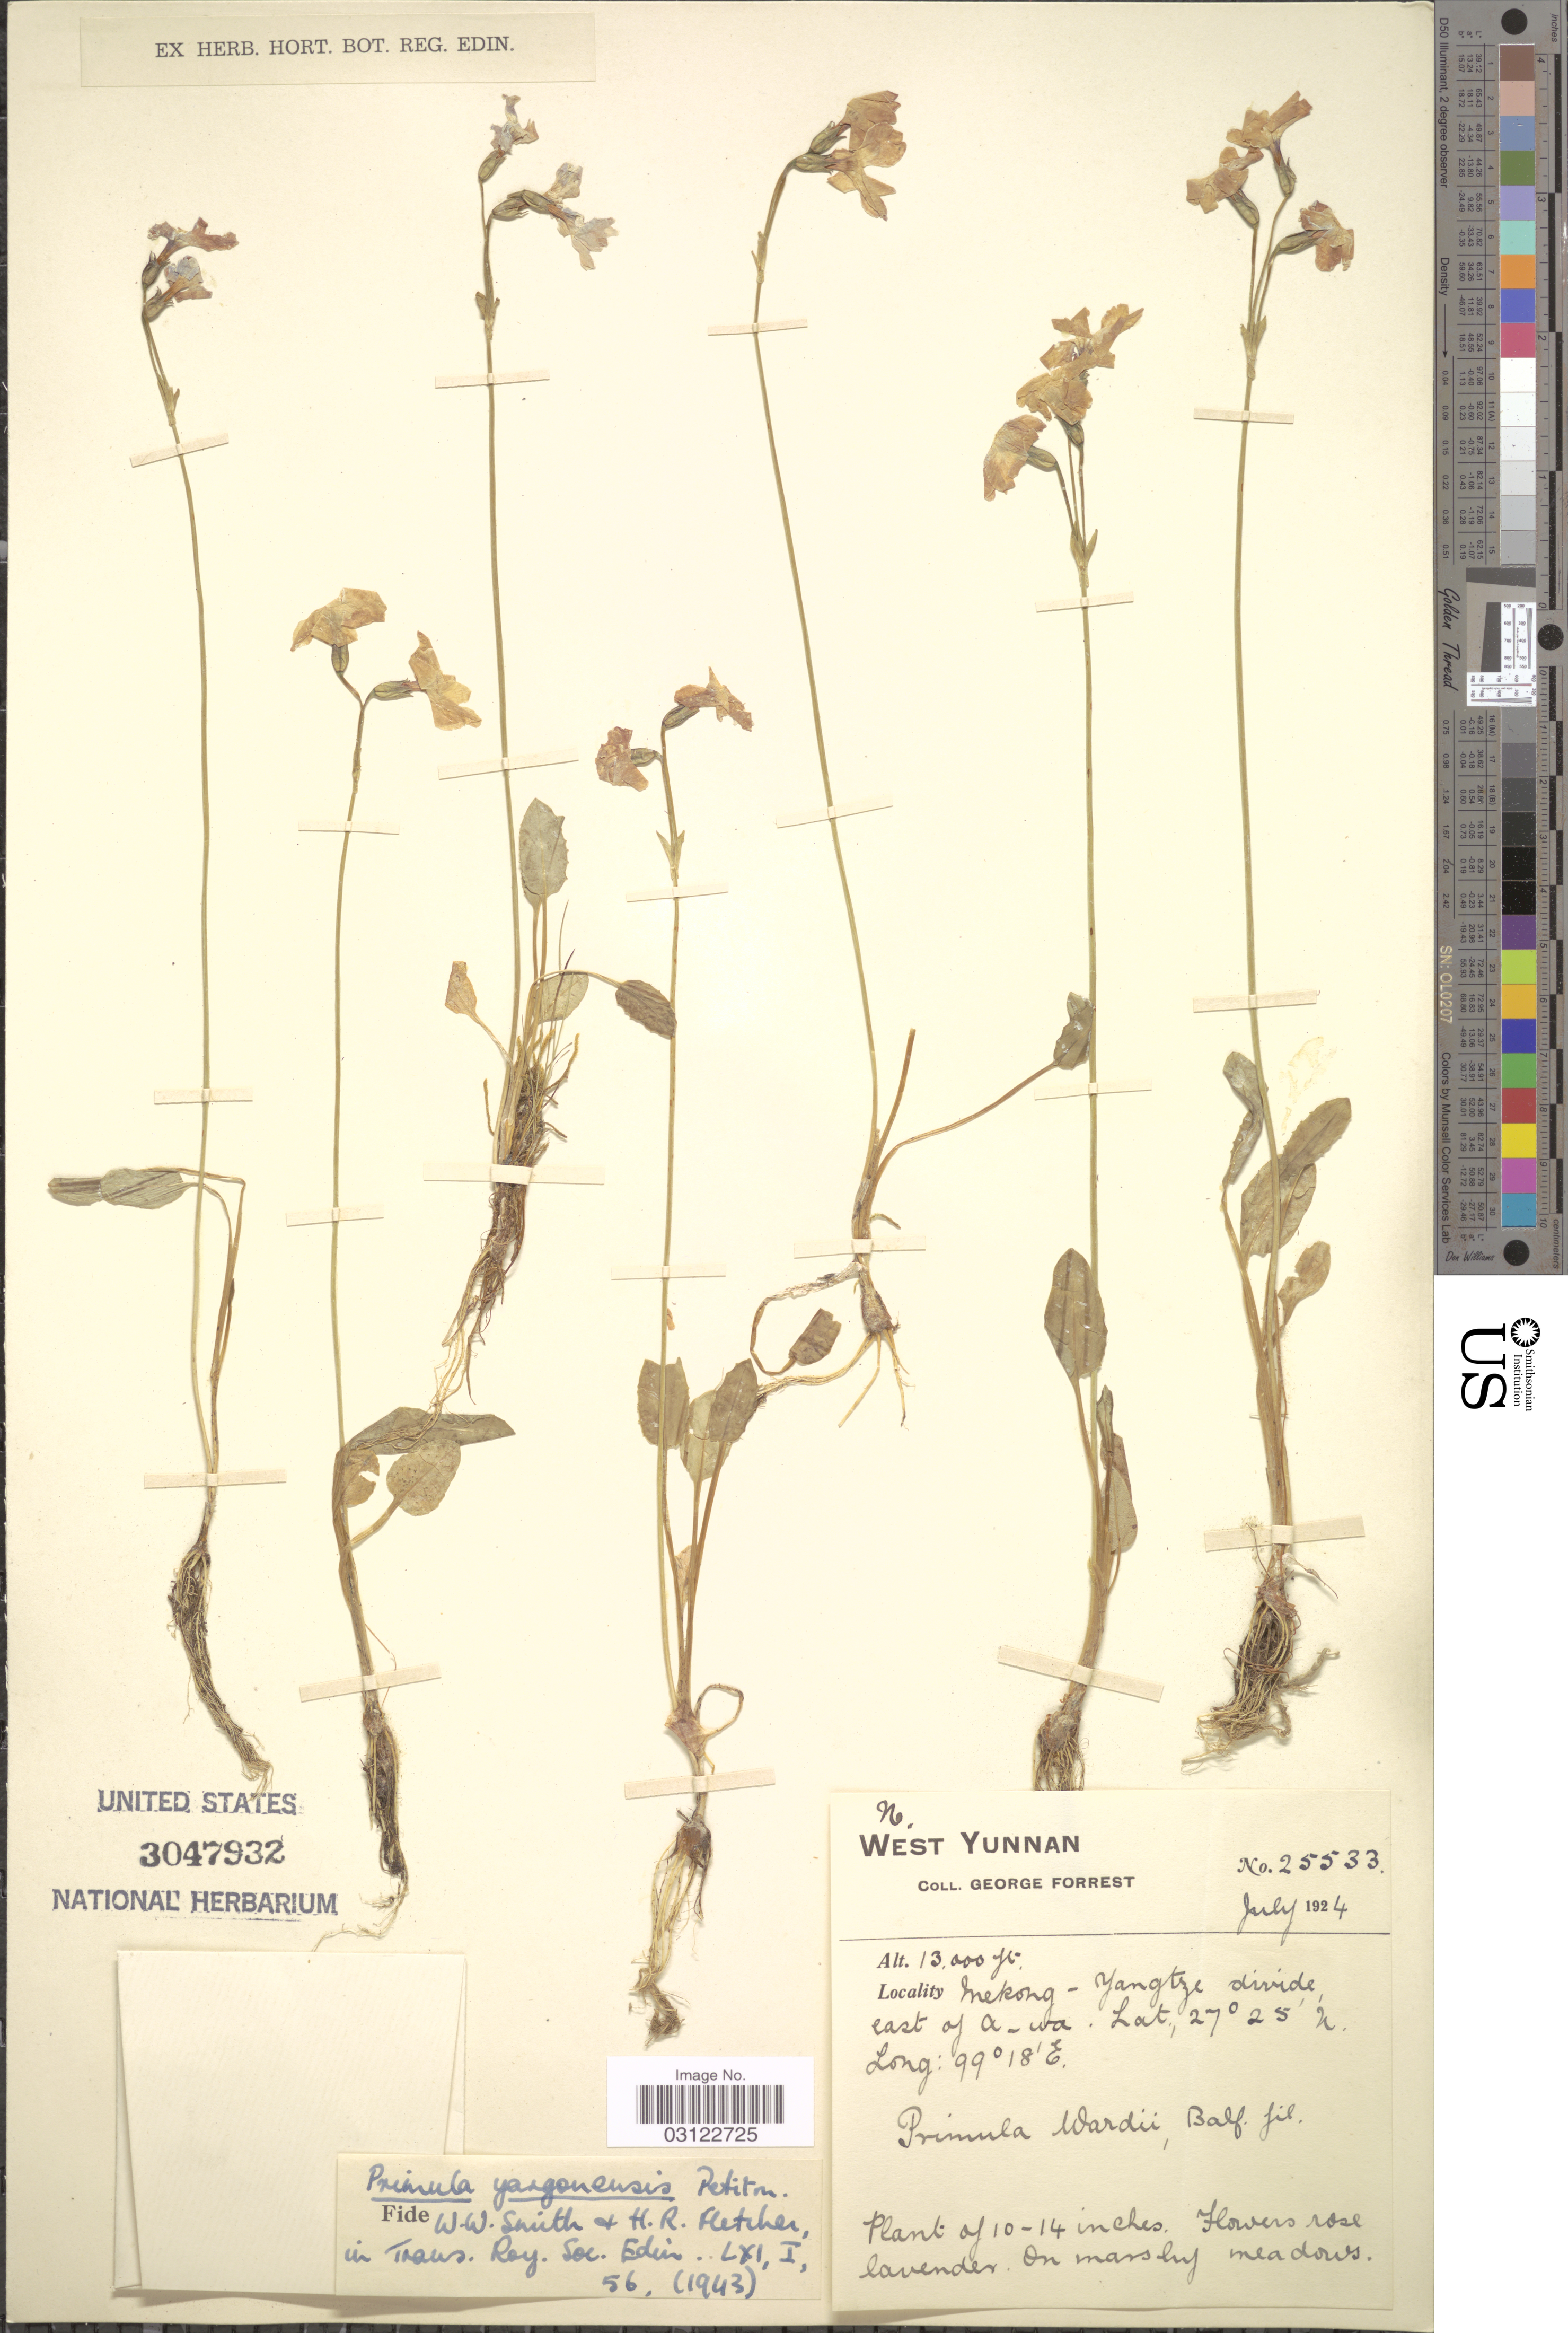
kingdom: Plantae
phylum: Tracheophyta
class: Magnoliopsida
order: Ericales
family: Primulaceae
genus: Primula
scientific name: Primula yargongensis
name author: Petitm.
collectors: G. Forrest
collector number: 25533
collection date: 1924-07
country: China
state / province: Yunnan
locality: N. West Yunnan. Mekong-Yangtze divide, east of A-wa.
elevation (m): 3962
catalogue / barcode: US 3047932